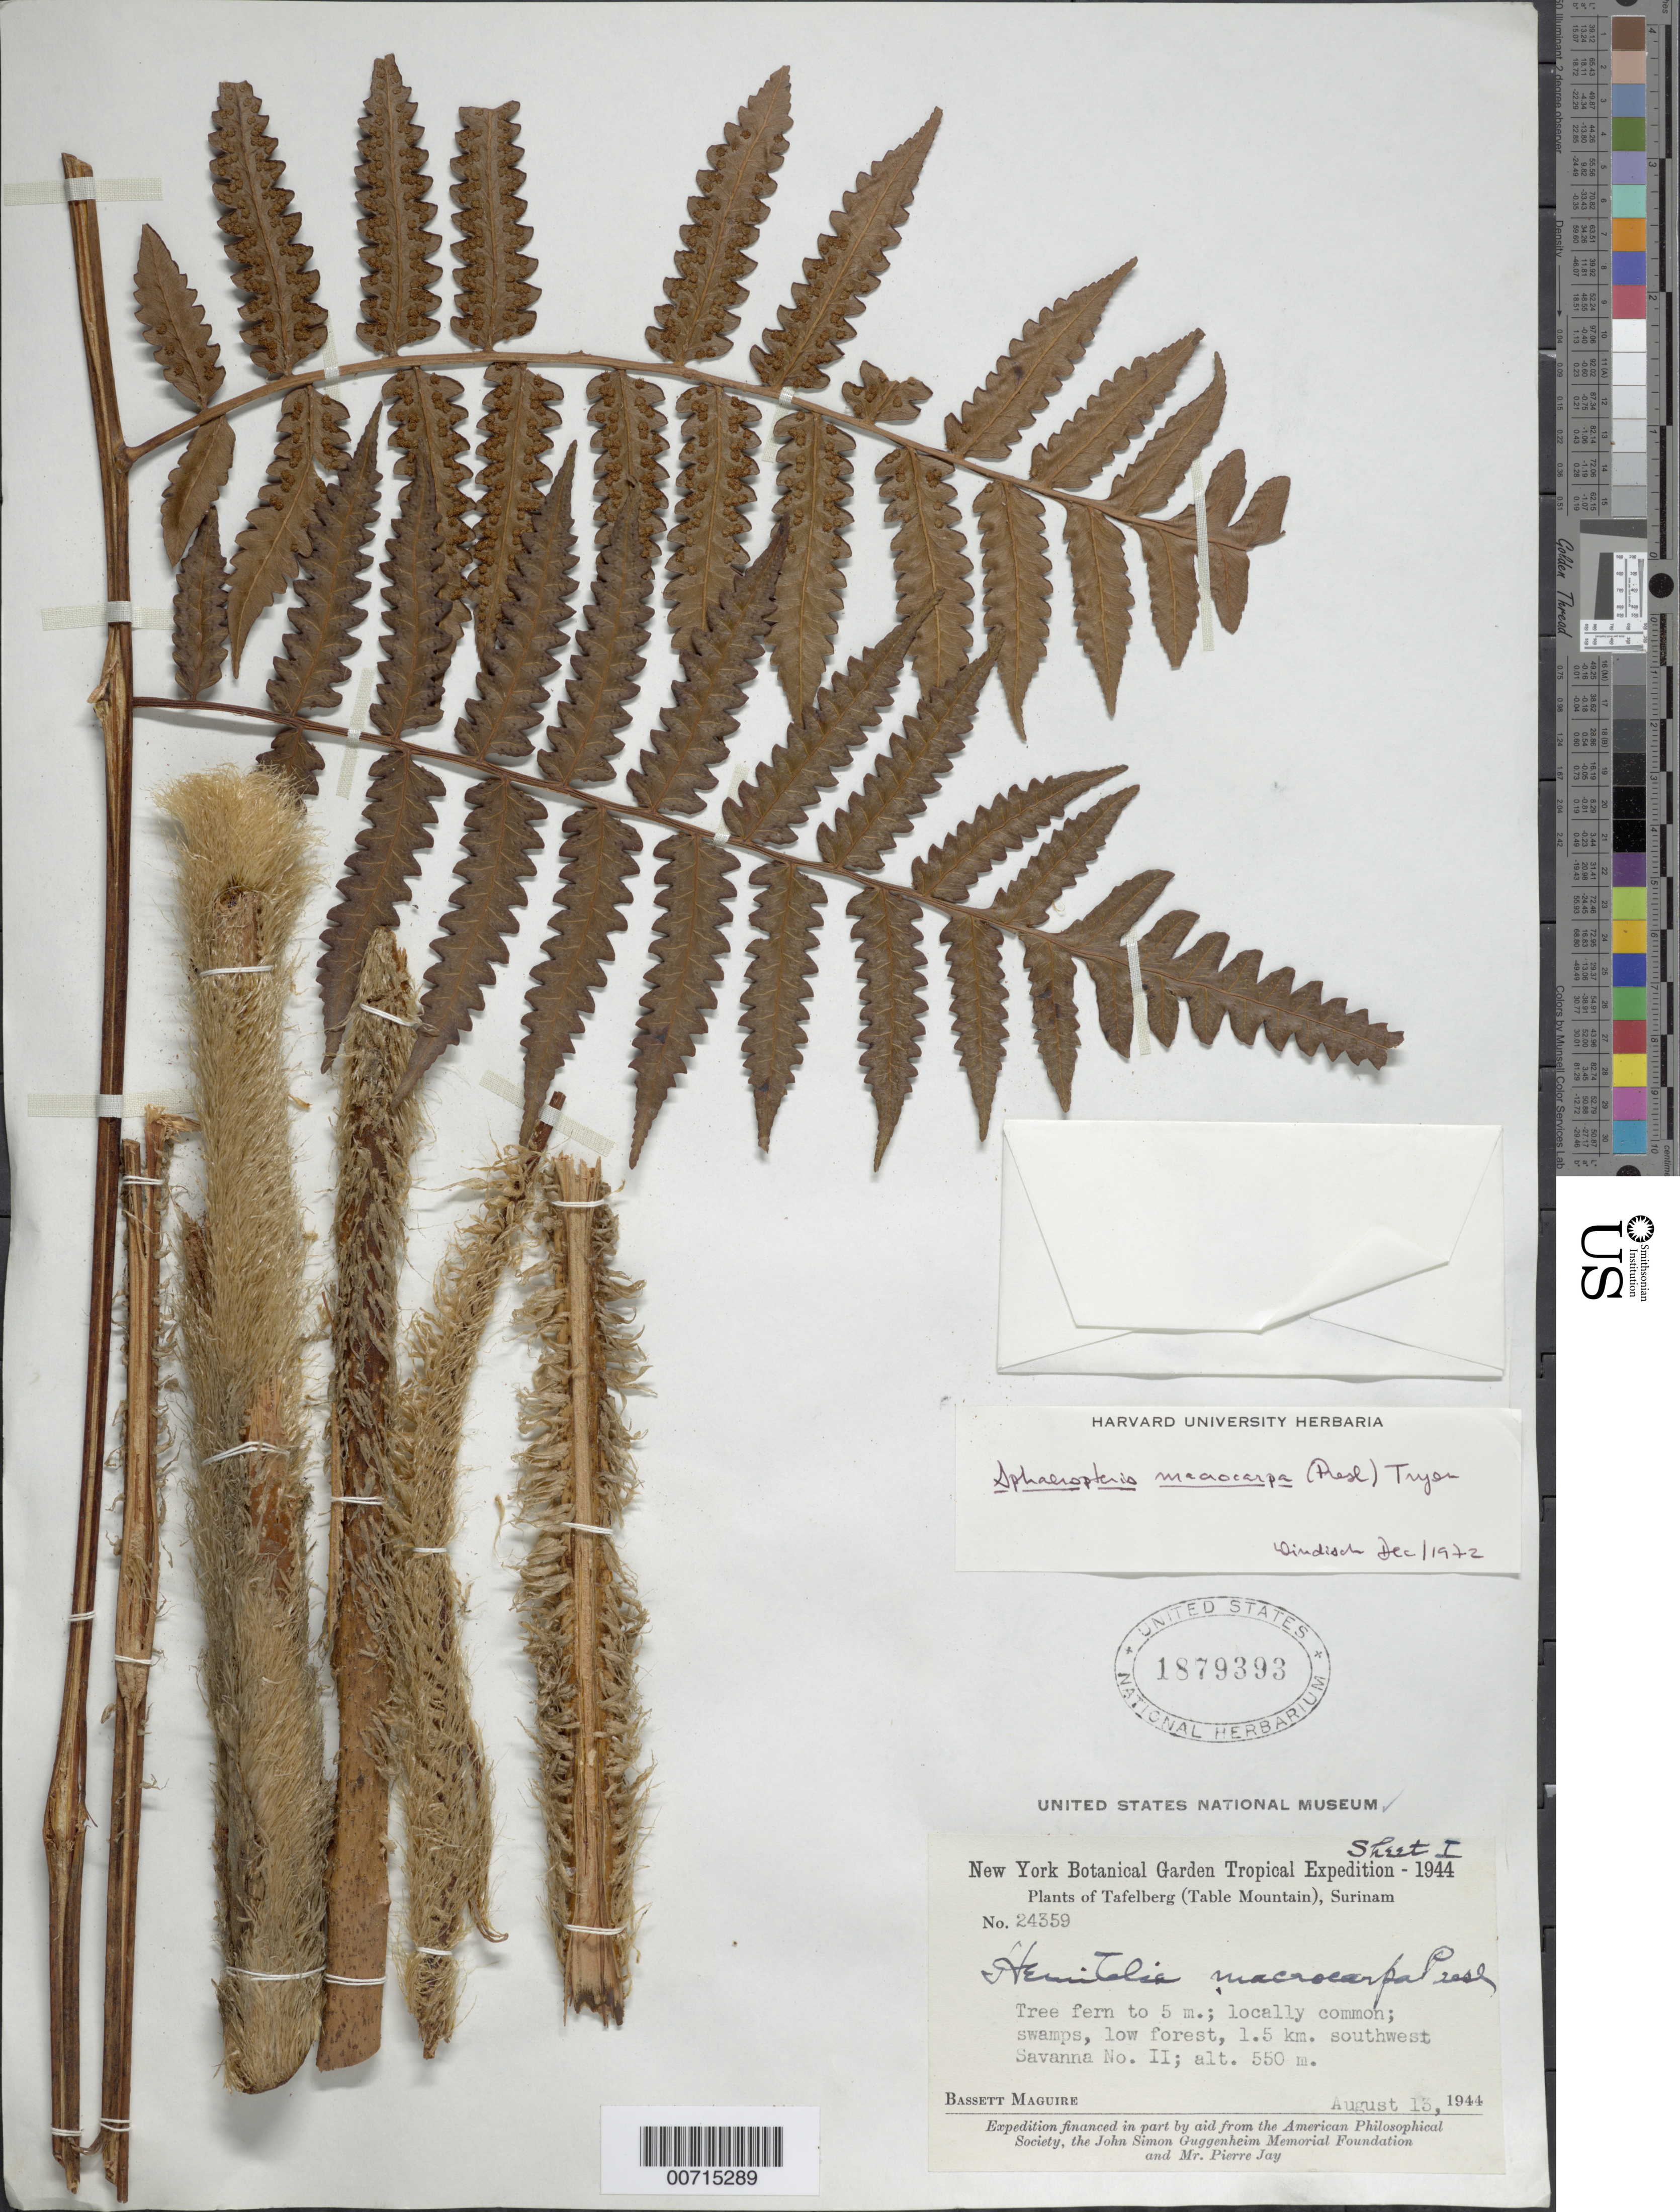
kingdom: Plantae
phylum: Tracheophyta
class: Polypodiopsida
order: Cyatheales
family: Cyatheaceae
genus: Cyathea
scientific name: Cyathea macrocarpa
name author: (C. Presl) Domin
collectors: B. Maguire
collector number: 24359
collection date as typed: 13-Aug-44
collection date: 1944-08-13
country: Suriname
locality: Tafelberg (Table Mountain), Savanna II, 1.5 km S of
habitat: Low forest, swamps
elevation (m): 550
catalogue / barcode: US 1879393